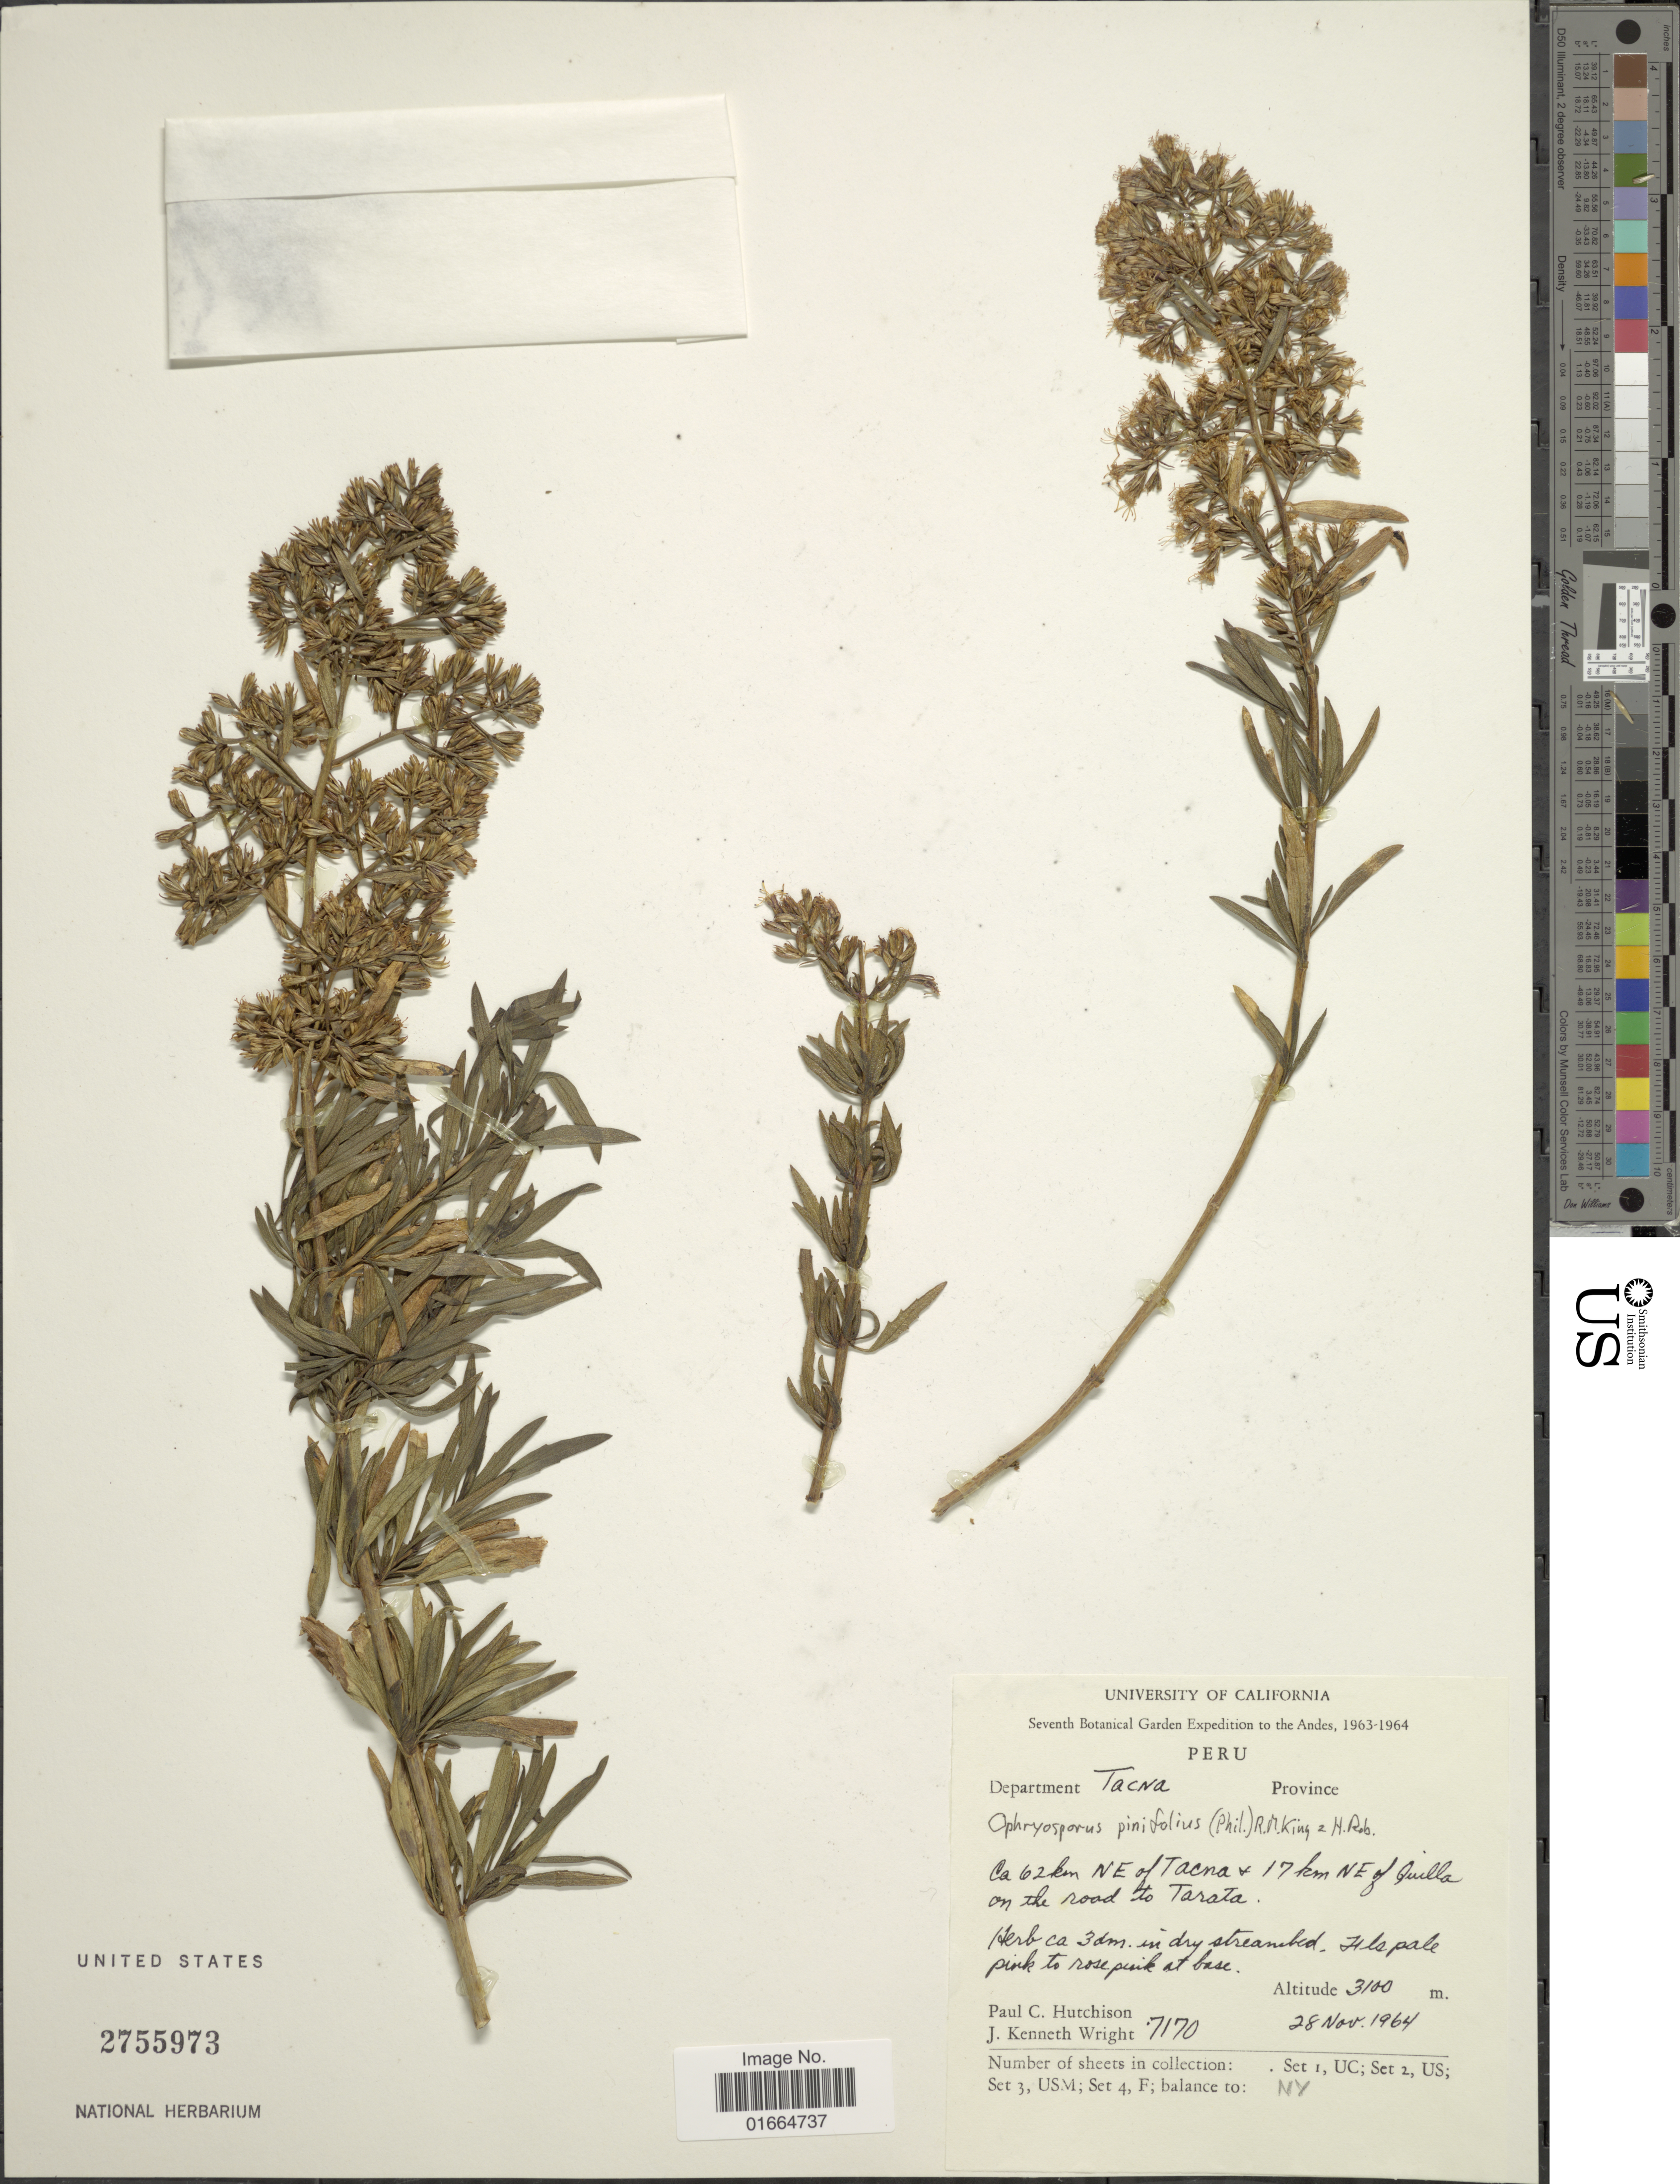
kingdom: Plantae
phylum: Tracheophyta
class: Magnoliopsida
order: Asterales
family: Asteraceae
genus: Ophryosporus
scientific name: Ophryosporus pinifolius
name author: (Phil.) R.M. King & H. Rob.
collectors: P. C. Hutchison & J. K. Wright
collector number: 7170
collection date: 1964-11-28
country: Peru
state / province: Tacna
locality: Department Tacna, 62 km NE of Tacna 17 km NE of Quilla on the road to Tarata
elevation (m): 3100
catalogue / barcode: US 2755973